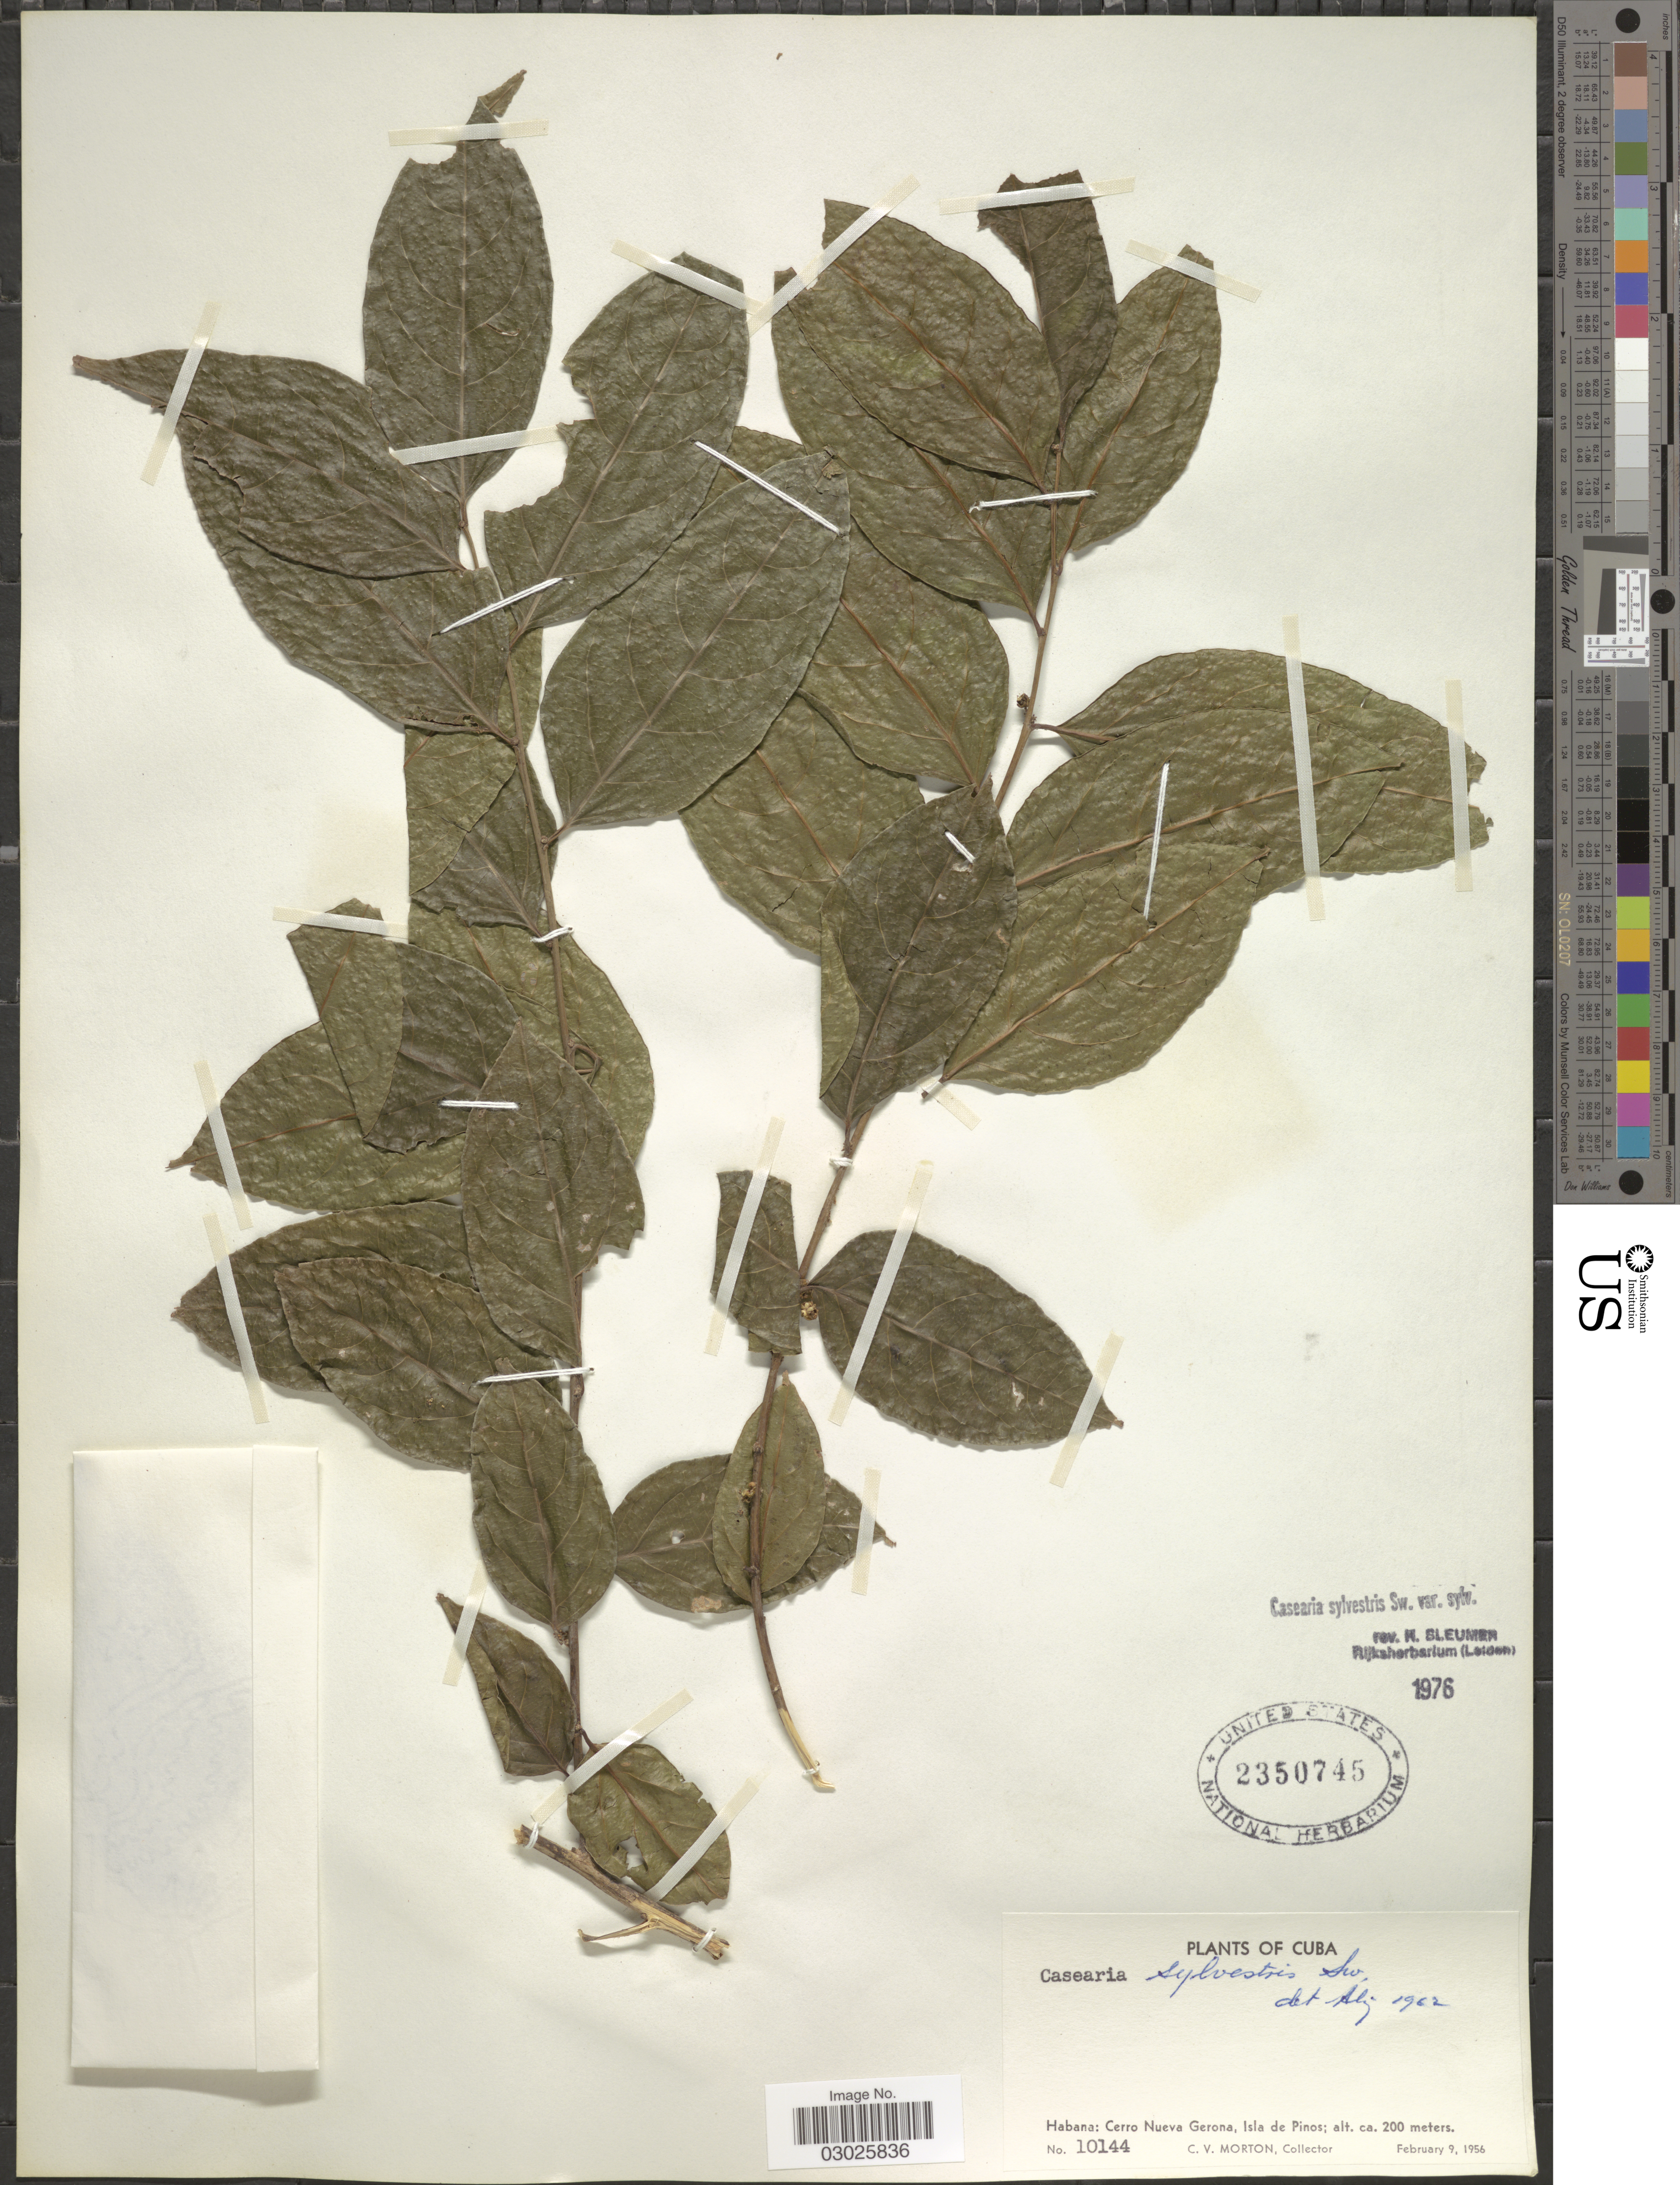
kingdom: Plantae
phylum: Tracheophyta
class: Magnoliopsida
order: Malpighiales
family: Salicaceae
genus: Casearia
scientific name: Casearia sylvestris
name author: Sw.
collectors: C. V. Morton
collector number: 10144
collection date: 1956-02-09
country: Cuba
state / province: La Habana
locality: Habana: Cerro Nueva Gerona, Isla de Pinos.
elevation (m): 200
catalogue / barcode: US 2350745